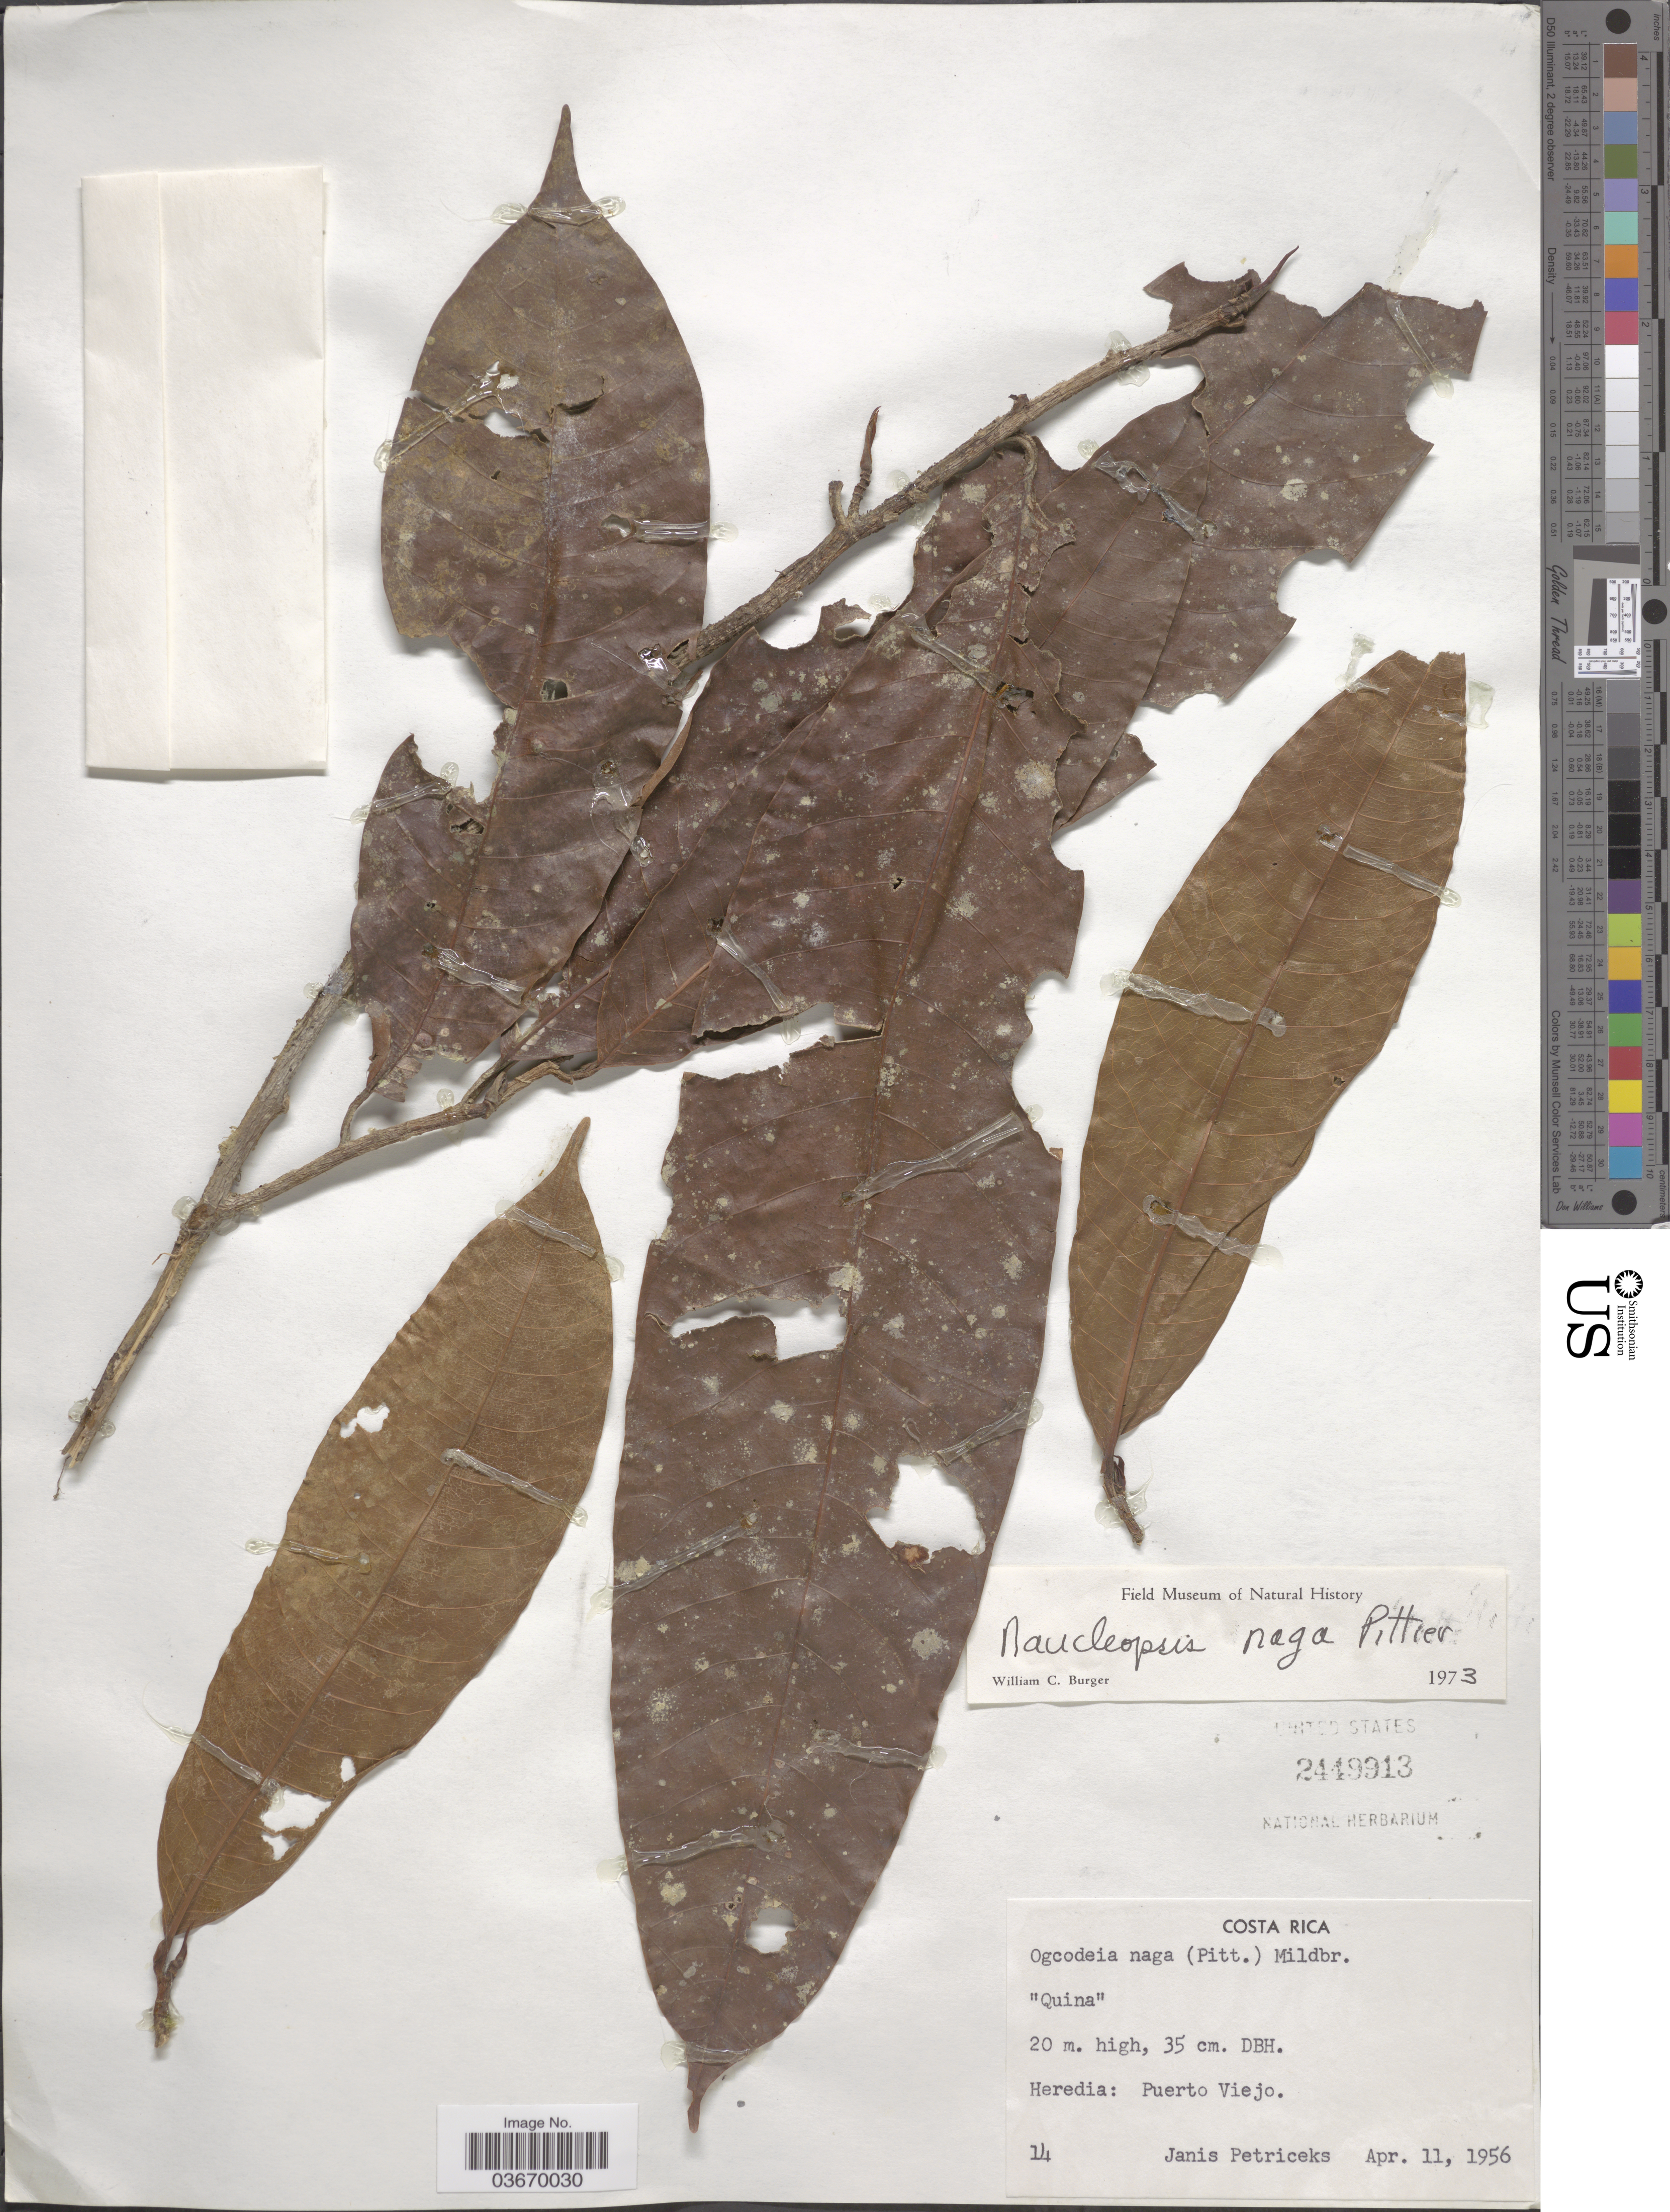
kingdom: Plantae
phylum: Tracheophyta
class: Magnoliopsida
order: Rosales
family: Moraceae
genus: Naucleopsis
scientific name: Naucleopsis naga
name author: Pittier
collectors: J. Petriceks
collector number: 14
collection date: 1956-04-11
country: Costa Rica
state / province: Heredia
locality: Puerto Viejo.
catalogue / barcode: US 2449913